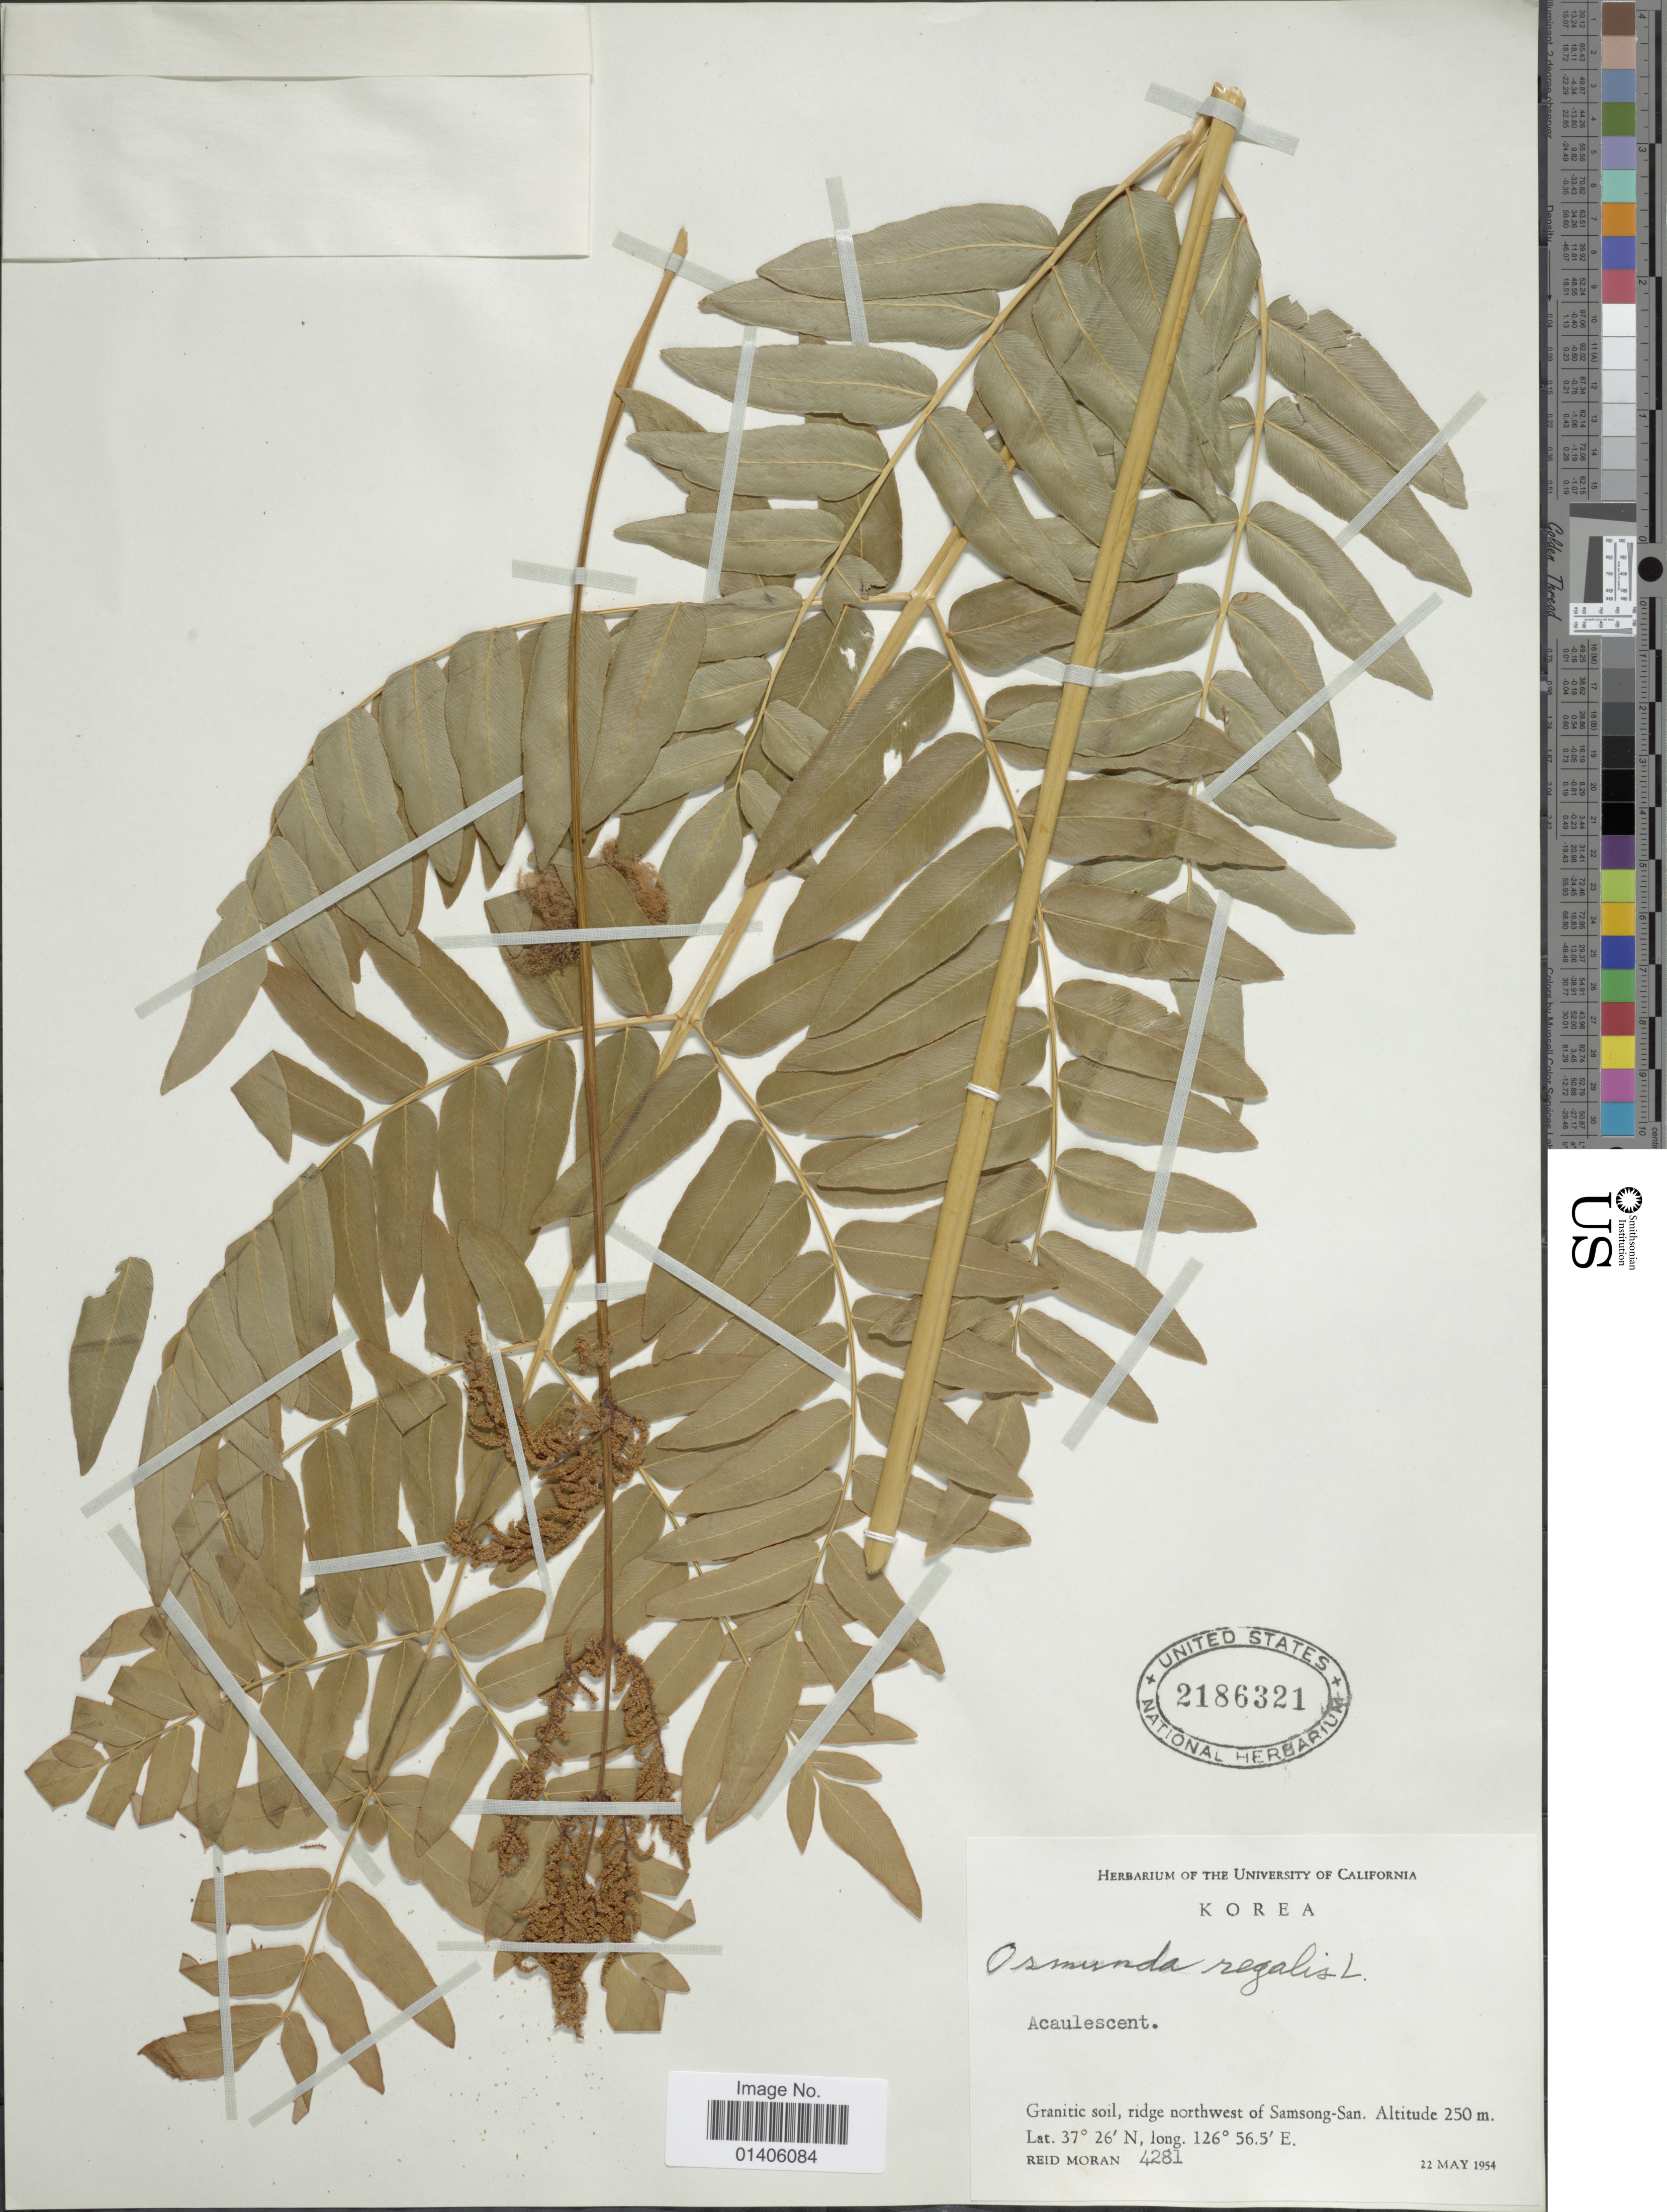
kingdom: Plantae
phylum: Tracheophyta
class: Polypodiopsida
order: Osmundales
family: Osmundaceae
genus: Osmunda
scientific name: Osmunda japonica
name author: Thunb.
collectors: R. Moran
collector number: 4281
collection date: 1954-05-22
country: South Korea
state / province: North Gyeongsang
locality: Korea, Granitic soil, ridge northwest of Samsong-San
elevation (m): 250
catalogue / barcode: US 2186321